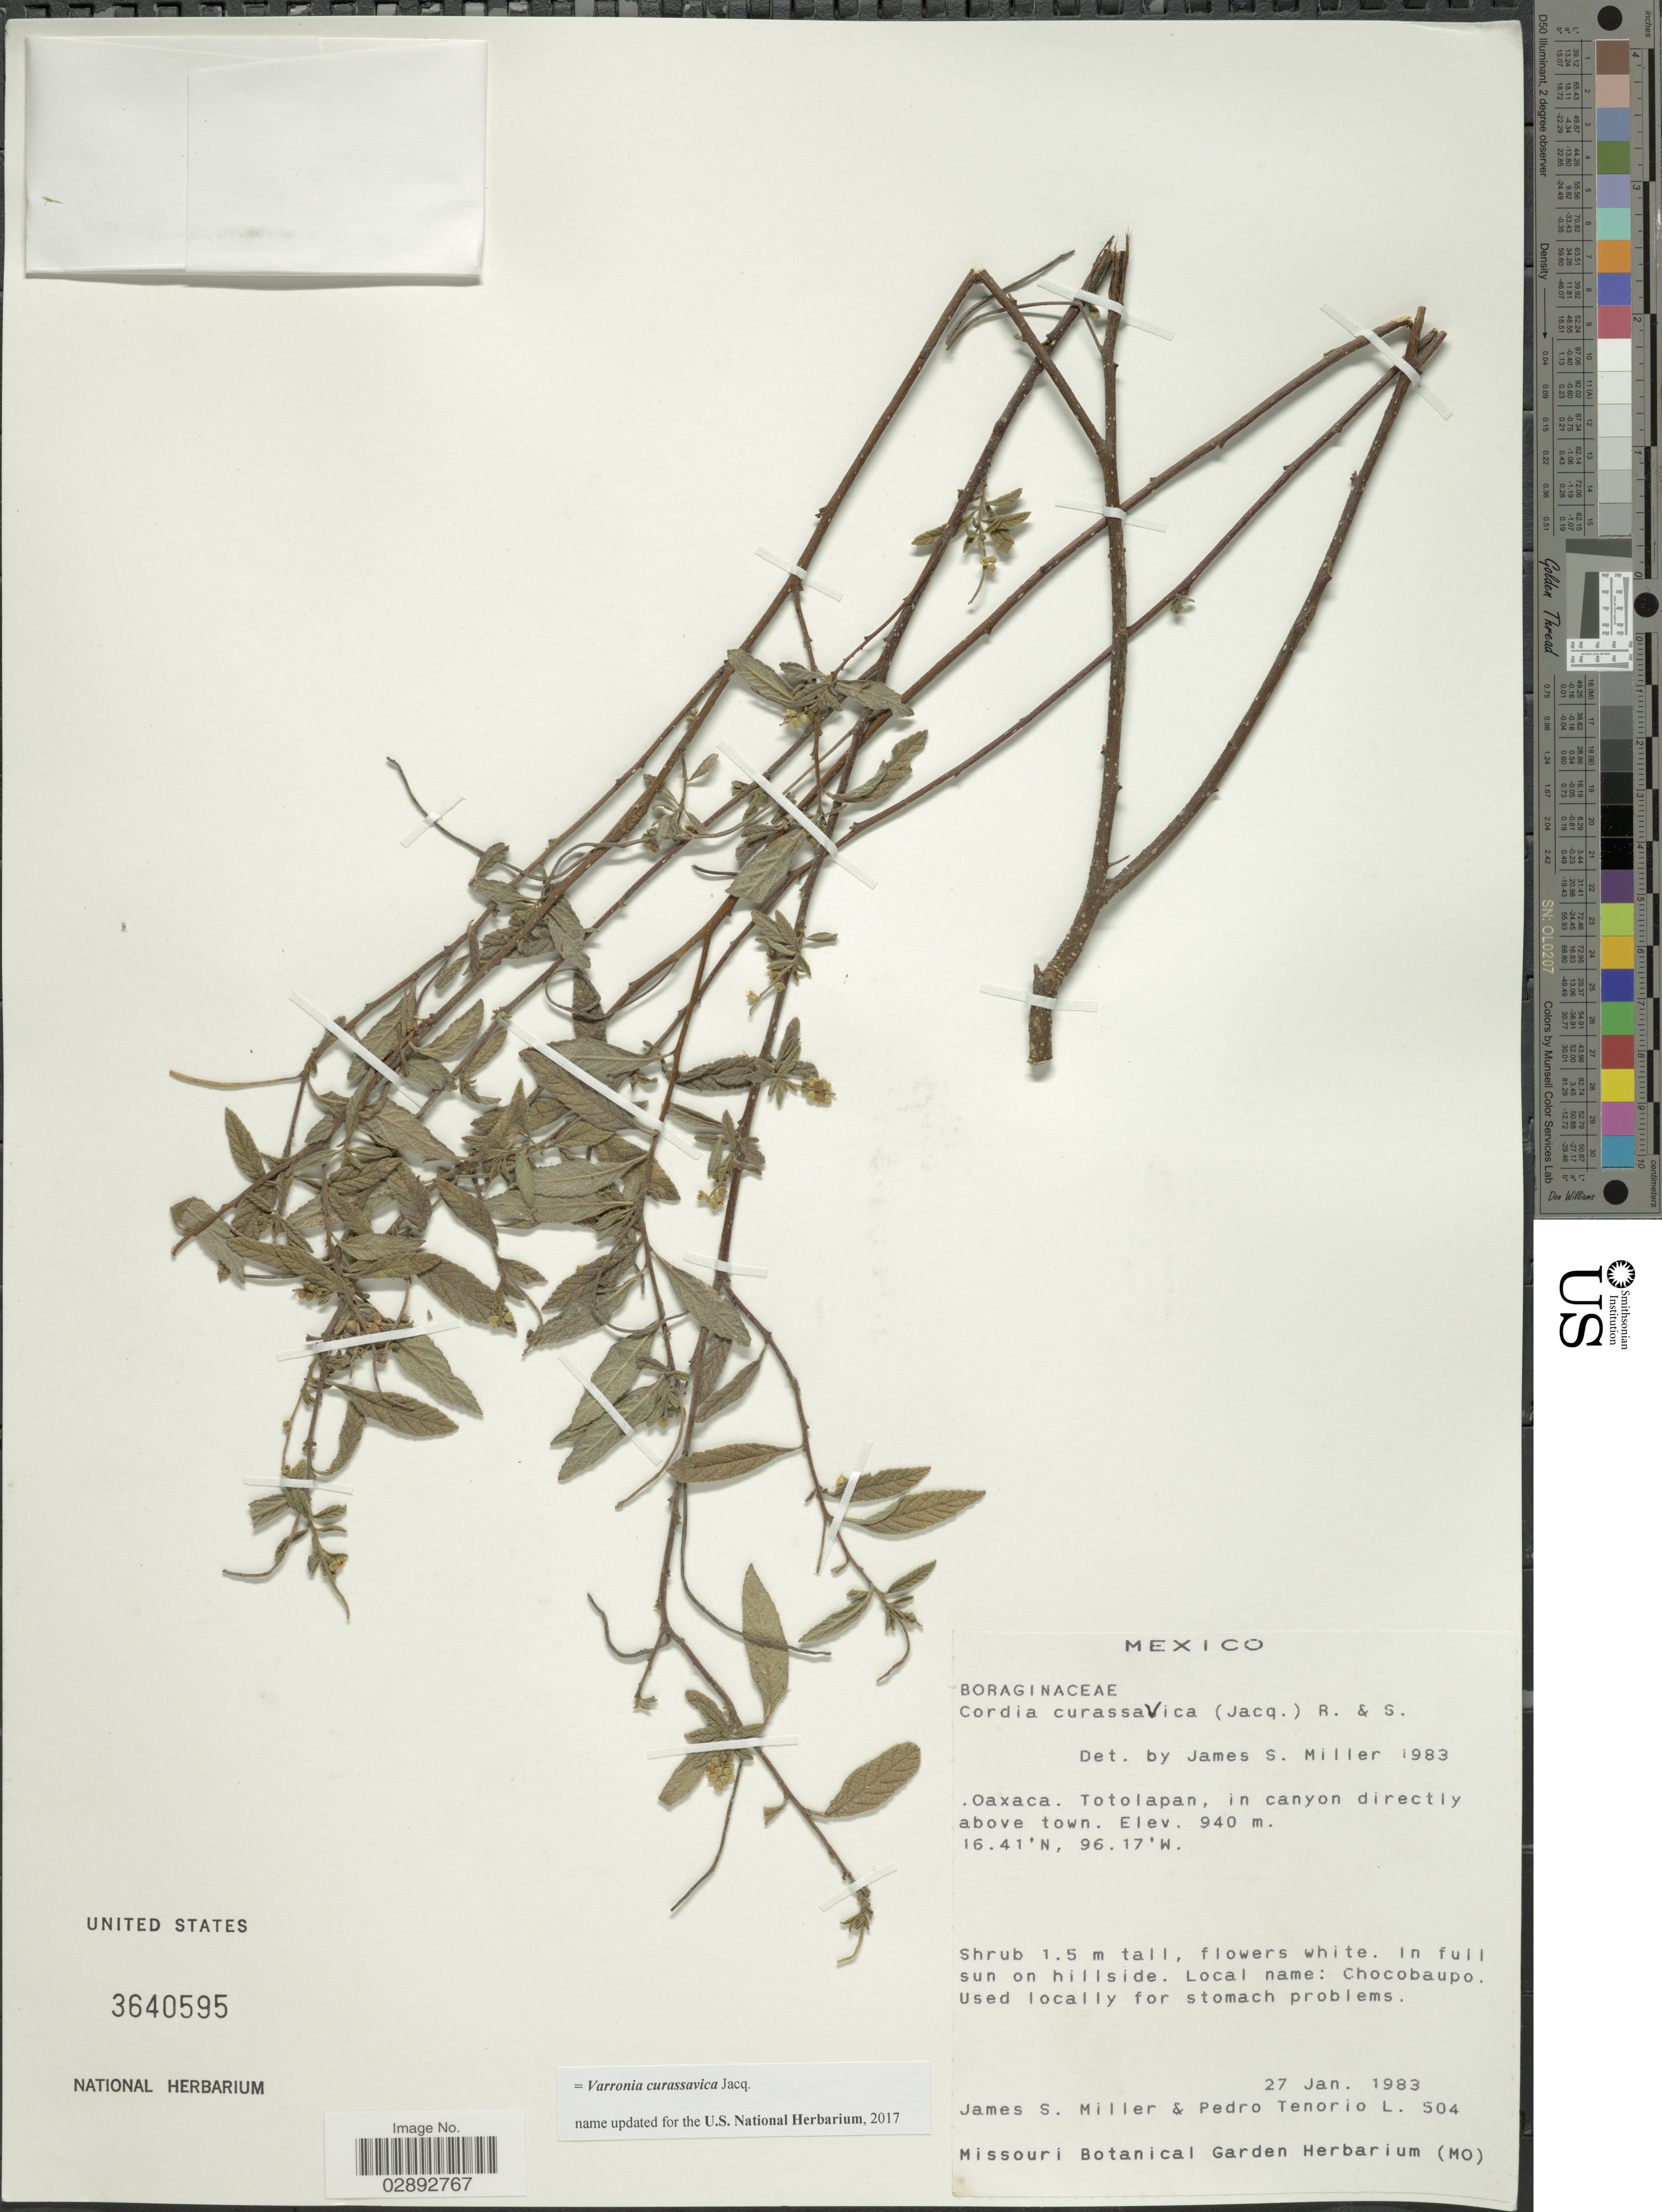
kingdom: Plantae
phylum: Tracheophyta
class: Magnoliopsida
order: Boraginales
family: Cordiaceae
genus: Varronia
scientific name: Varronia curassavica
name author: Jacq.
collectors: J. S. Miller & P. Tenorio L.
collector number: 504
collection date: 1983-01-27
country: Mexico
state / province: Oaxaca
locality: Totolapan, in canyon directly above town.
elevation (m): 940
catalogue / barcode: US 3640595